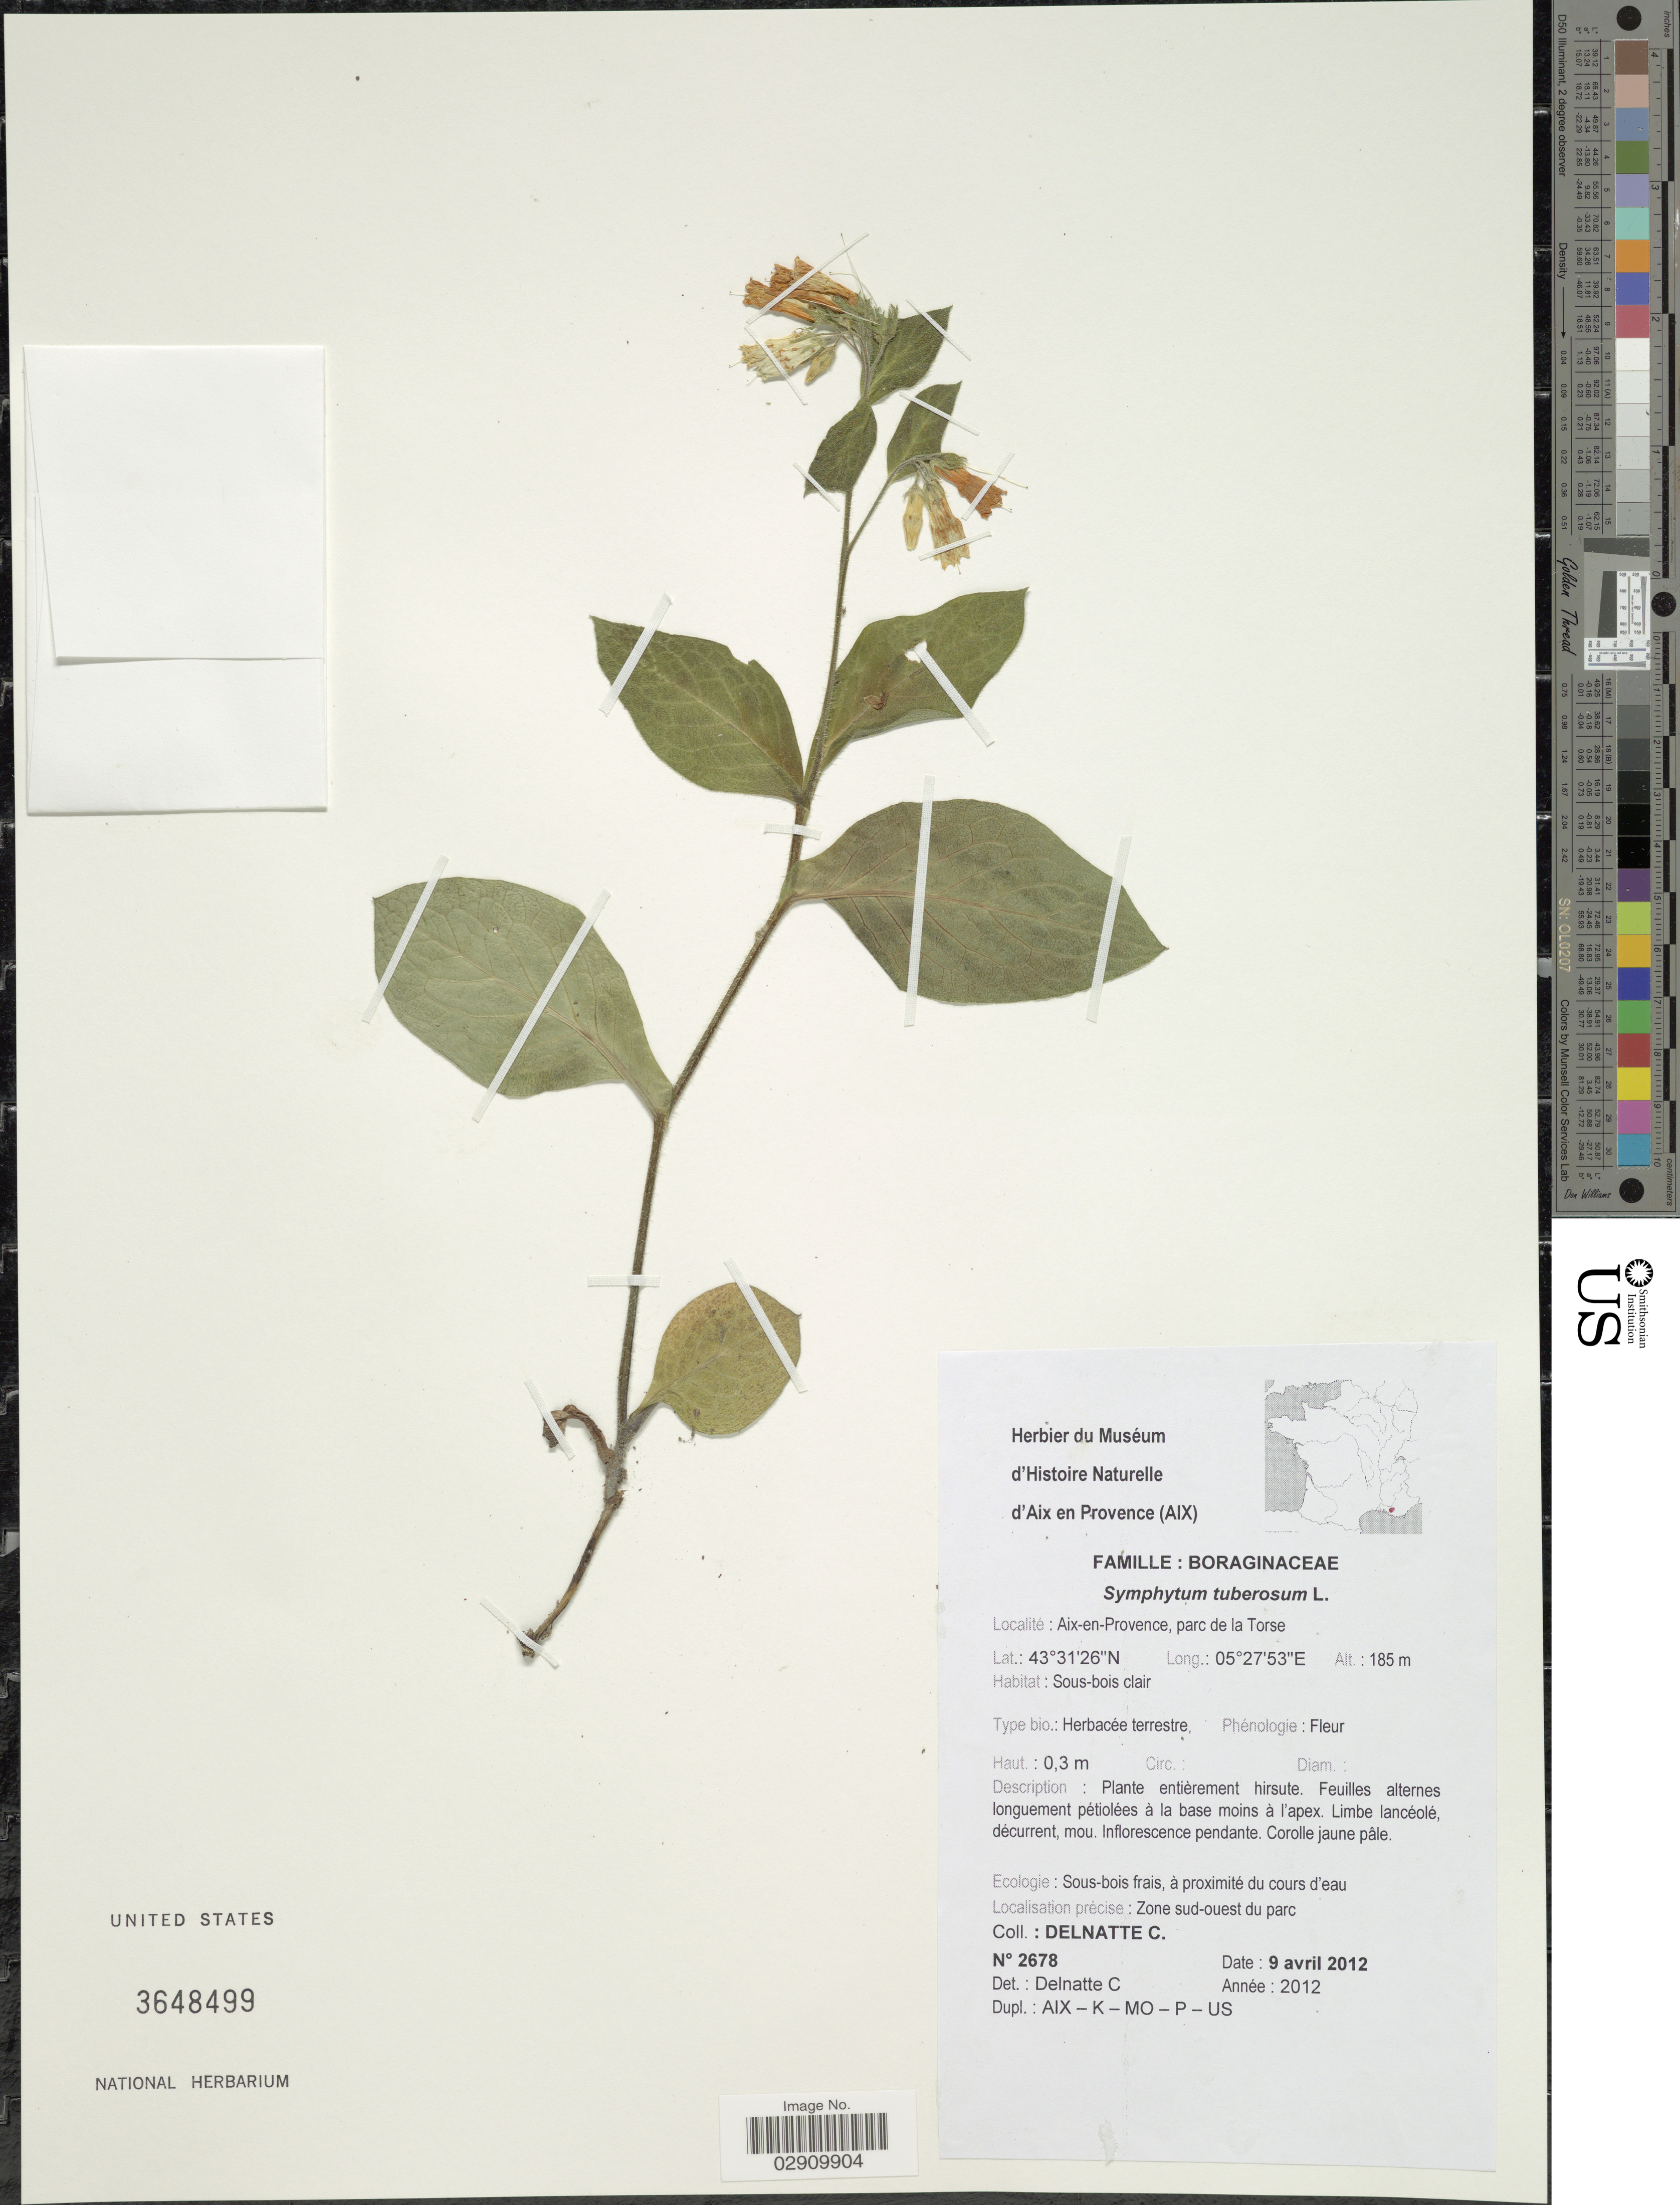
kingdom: Plantae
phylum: Tracheophyta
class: Magnoliopsida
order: Boraginales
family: Boraginaceae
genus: Symphytum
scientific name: Symphytum tuberosum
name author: L.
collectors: C. Delnatte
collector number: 2678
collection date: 2012-04-09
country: France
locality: Aiz-en-Provence, parc de la Torse.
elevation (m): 185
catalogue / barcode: US 3648499